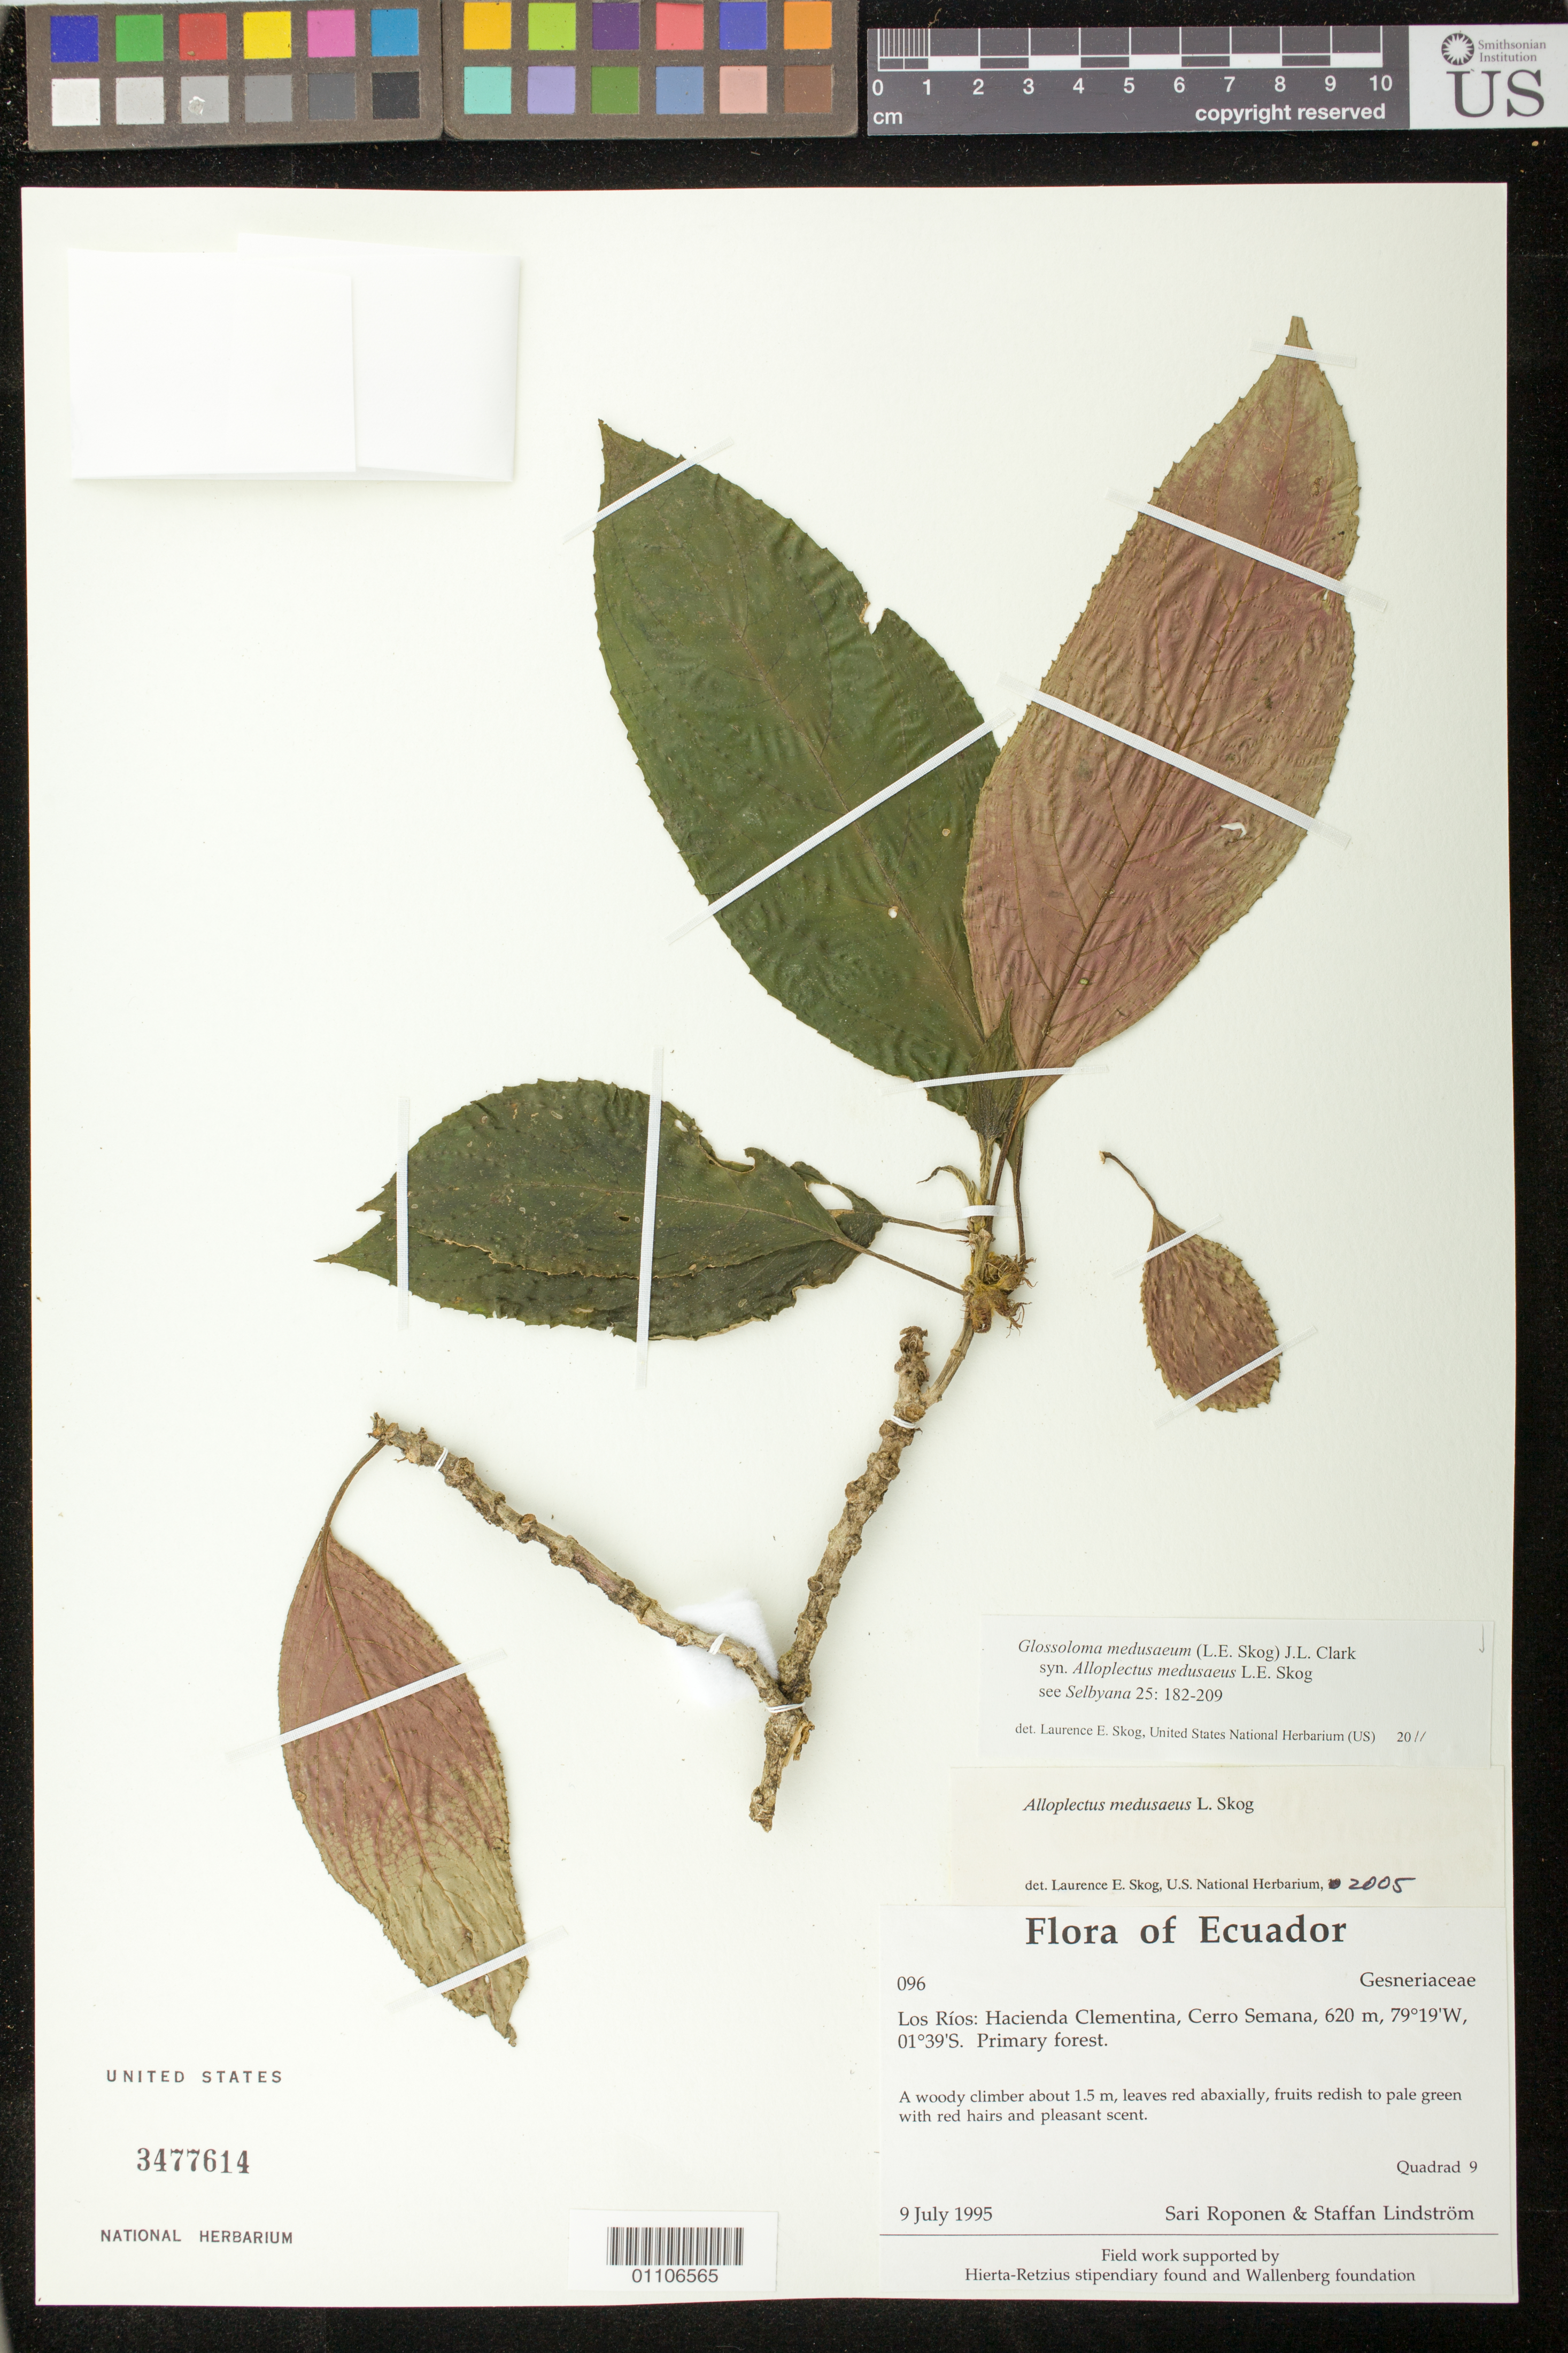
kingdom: Plantae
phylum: Tracheophyta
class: Magnoliopsida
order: Lamiales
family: Gesneriaceae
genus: Glossoloma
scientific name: Glossoloma medusaeum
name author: (L.E. Skog) J.L. Clark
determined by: Skog, Laurence E.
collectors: S. Roponen & S. Lindstrom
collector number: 96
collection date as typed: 09 Jul 1995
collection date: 1995-07-09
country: Ecuador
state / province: Los Ríos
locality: Los Ríos: Hacienda Clementina, Cerro Semana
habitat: Primary forest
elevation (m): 620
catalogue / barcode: US 3477614